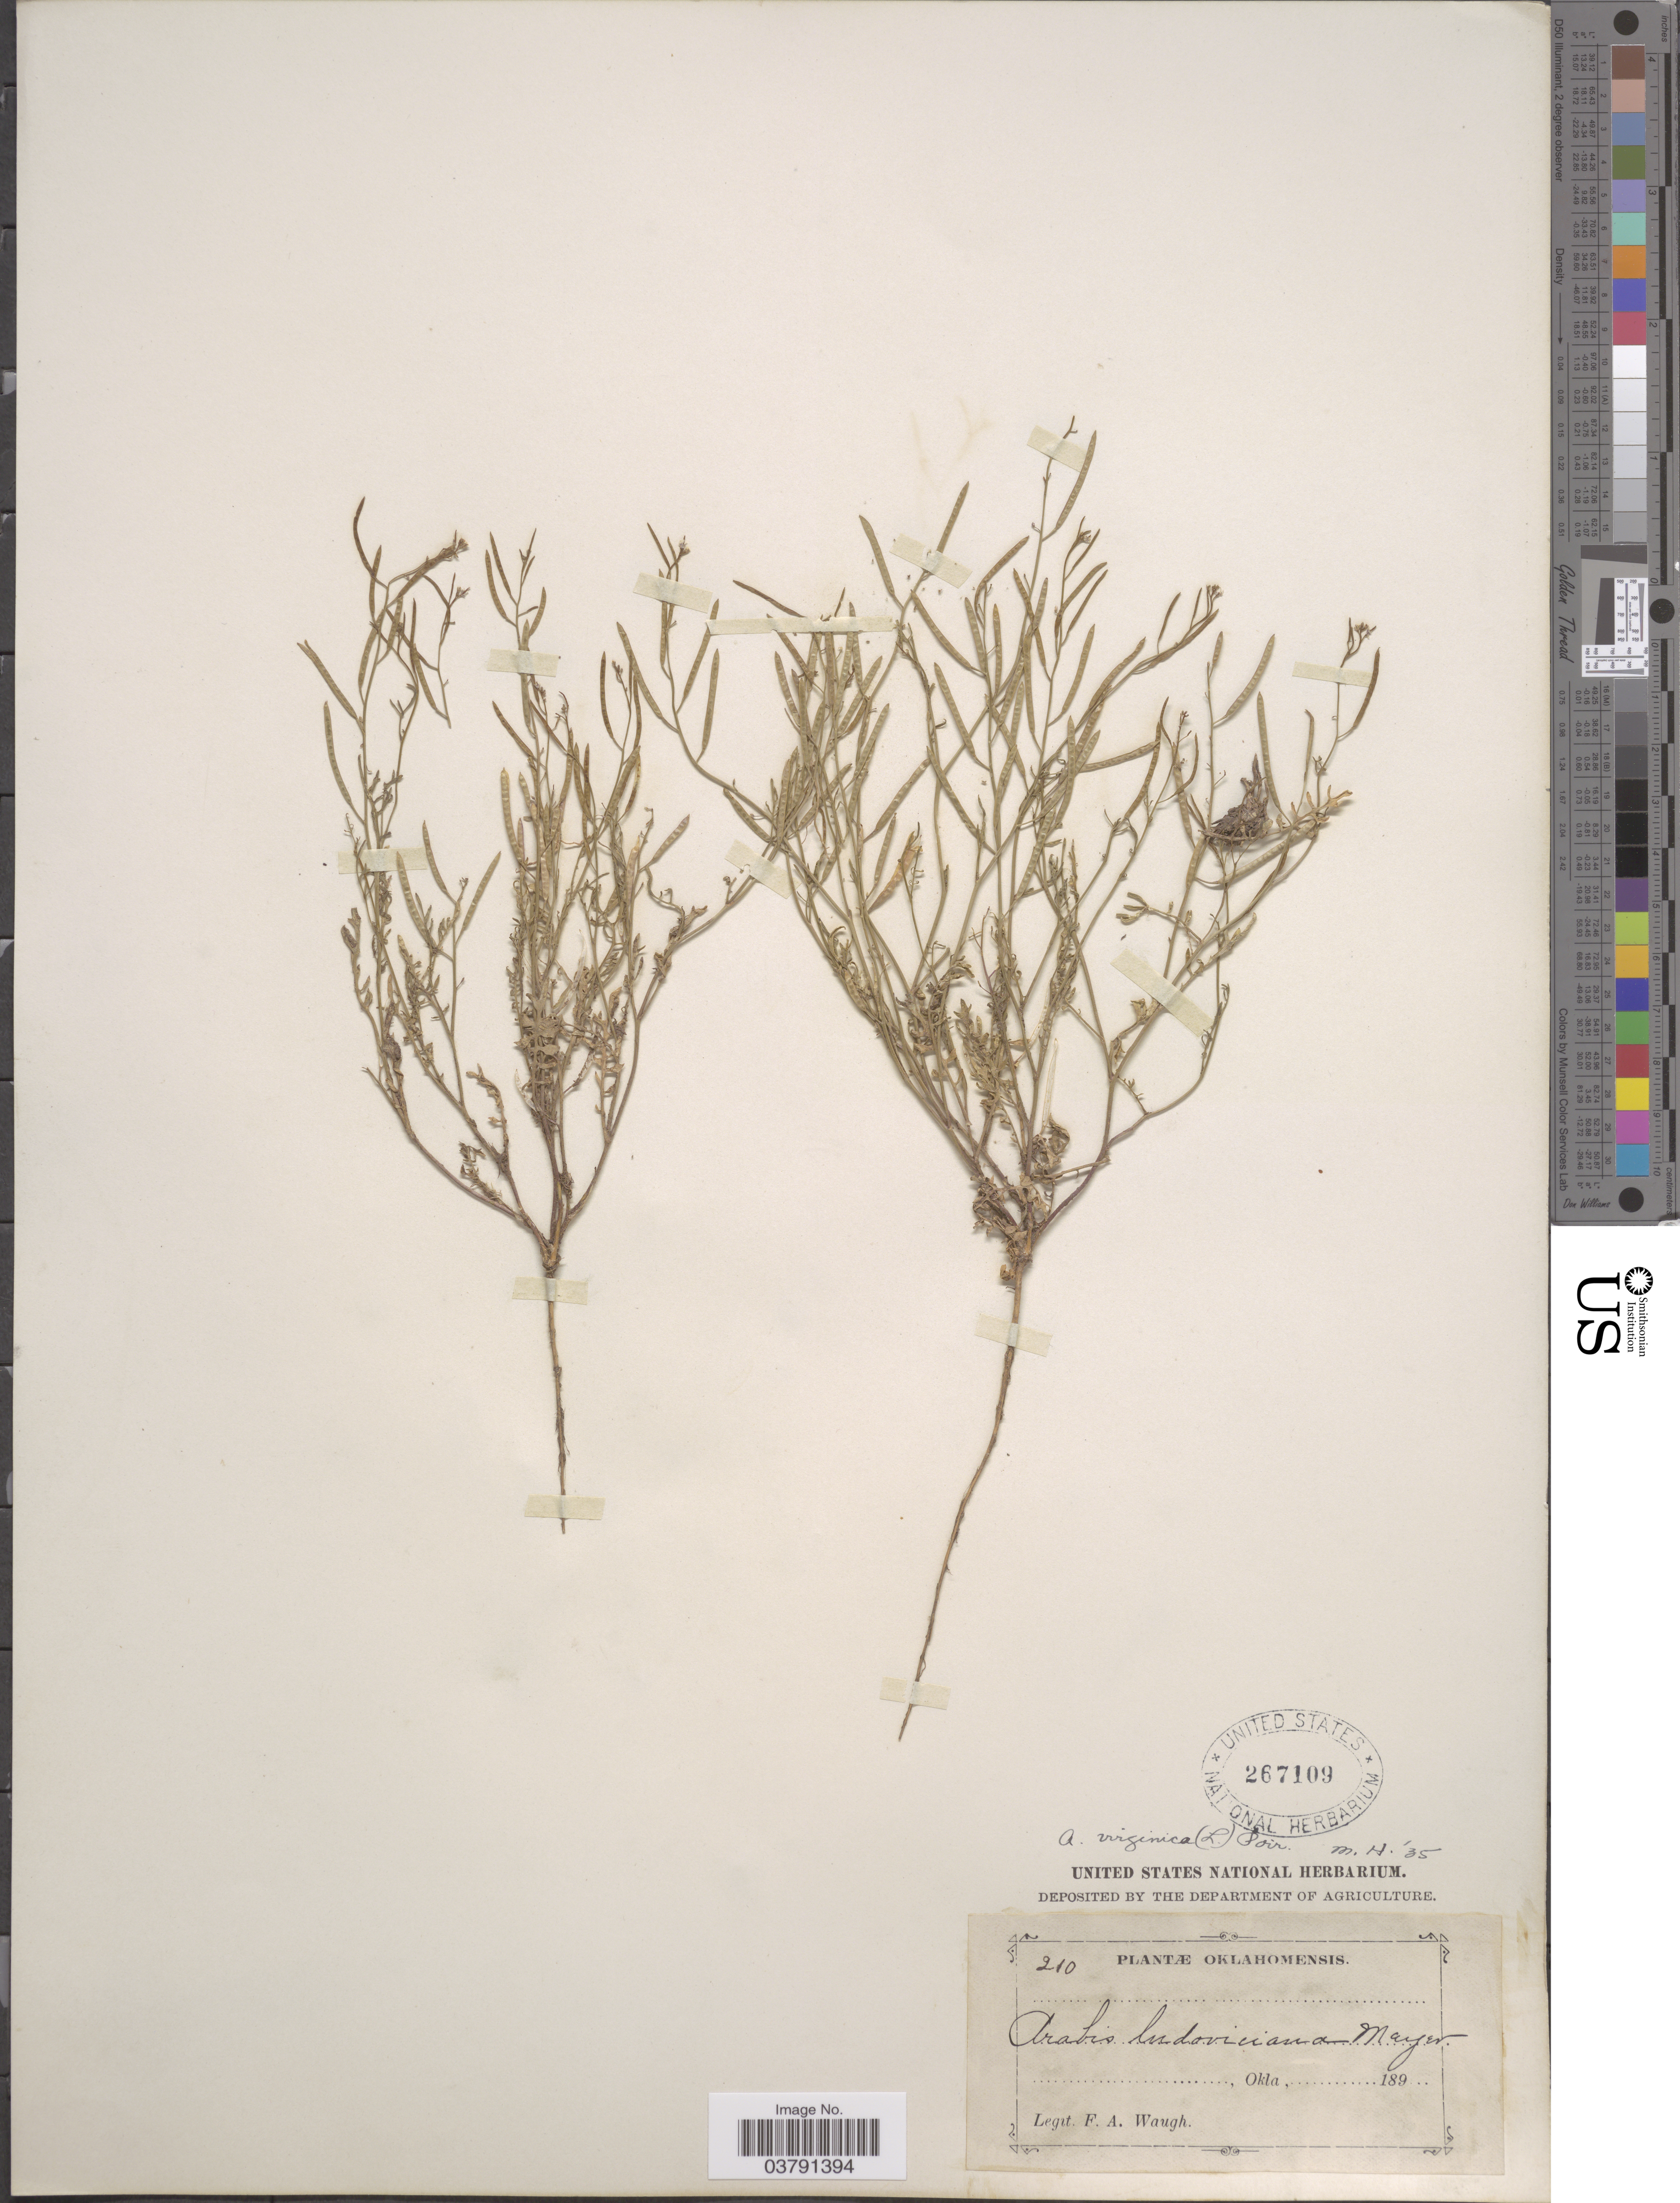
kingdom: Plantae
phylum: Tracheophyta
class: Magnoliopsida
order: Brassicales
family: Brassicaceae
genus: Planodes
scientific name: Planodes virginicum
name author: (L.) Greene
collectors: F. Waugh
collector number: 210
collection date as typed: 189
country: United States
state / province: Oklahoma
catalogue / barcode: US 267109